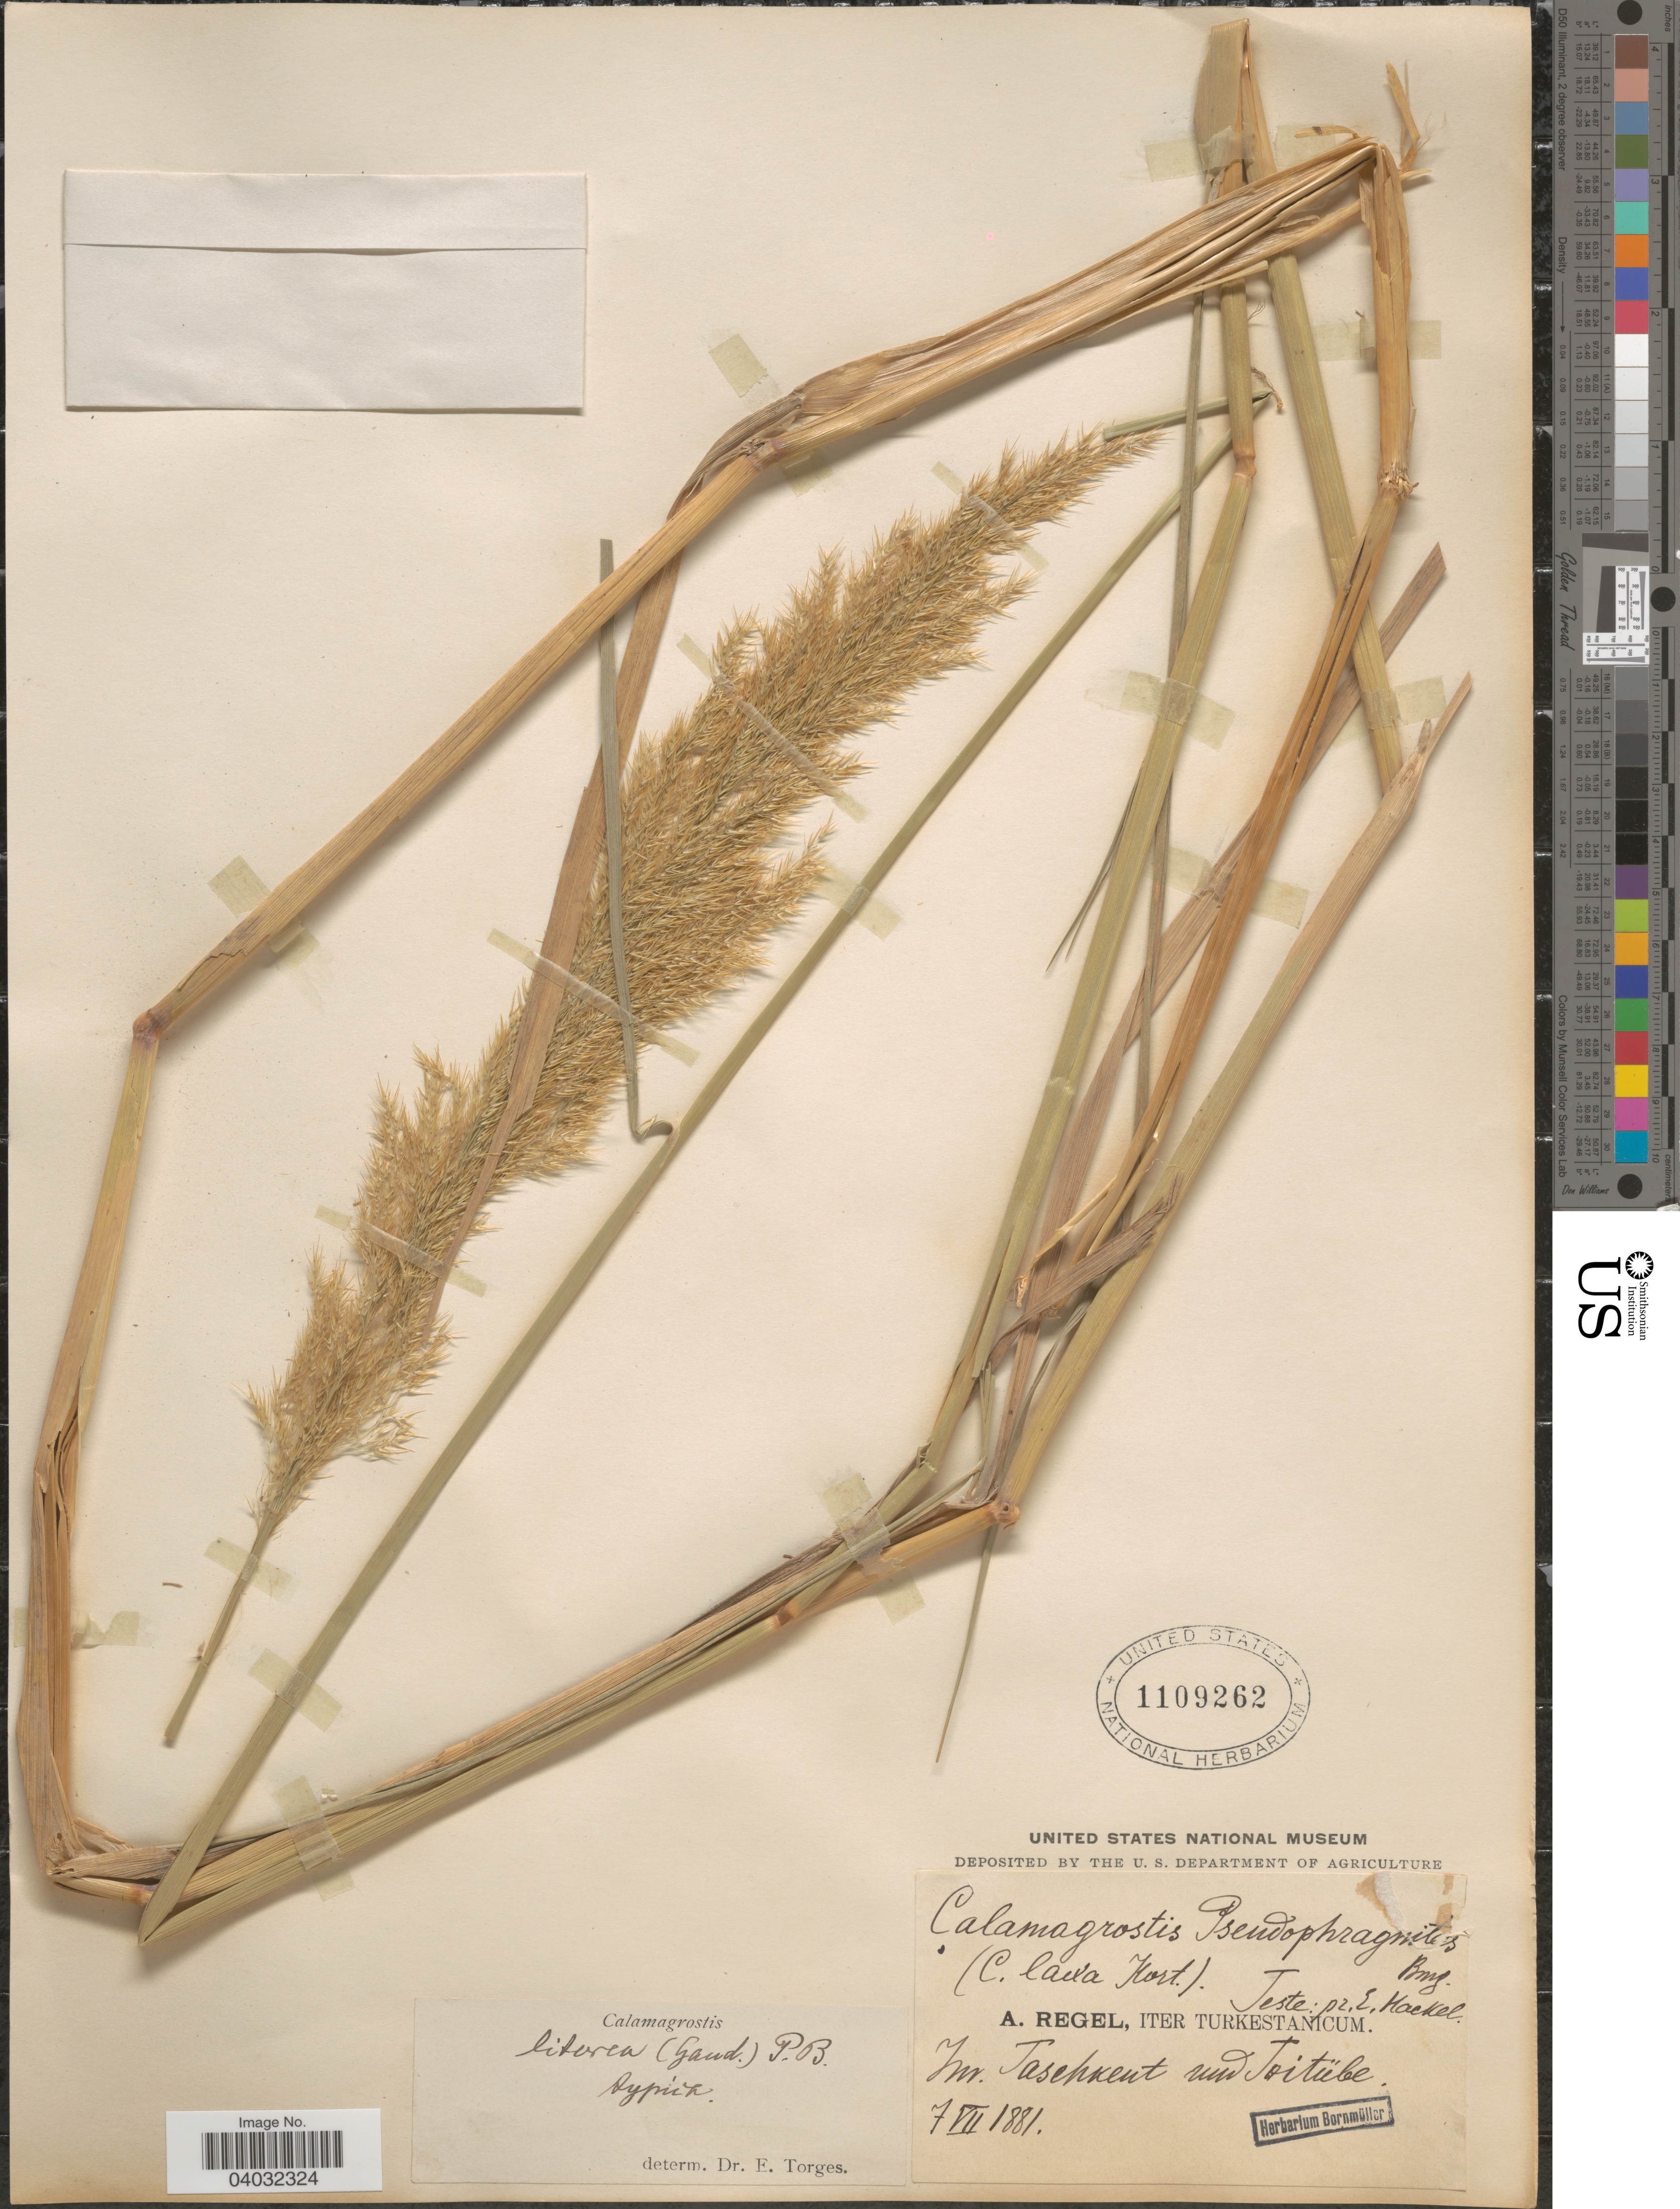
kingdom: Plantae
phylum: Tracheophyta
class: Liliopsida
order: Poales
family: Poaceae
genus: Calamagrostis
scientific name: Calamagrostis pseudophragmites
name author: (Haller f.) Koeler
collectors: A. Regel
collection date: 1881-07-07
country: Uzbekistan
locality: Turkestanicum. Im. Taschkent und Toitübe. [interpreted]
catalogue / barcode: US 1109262